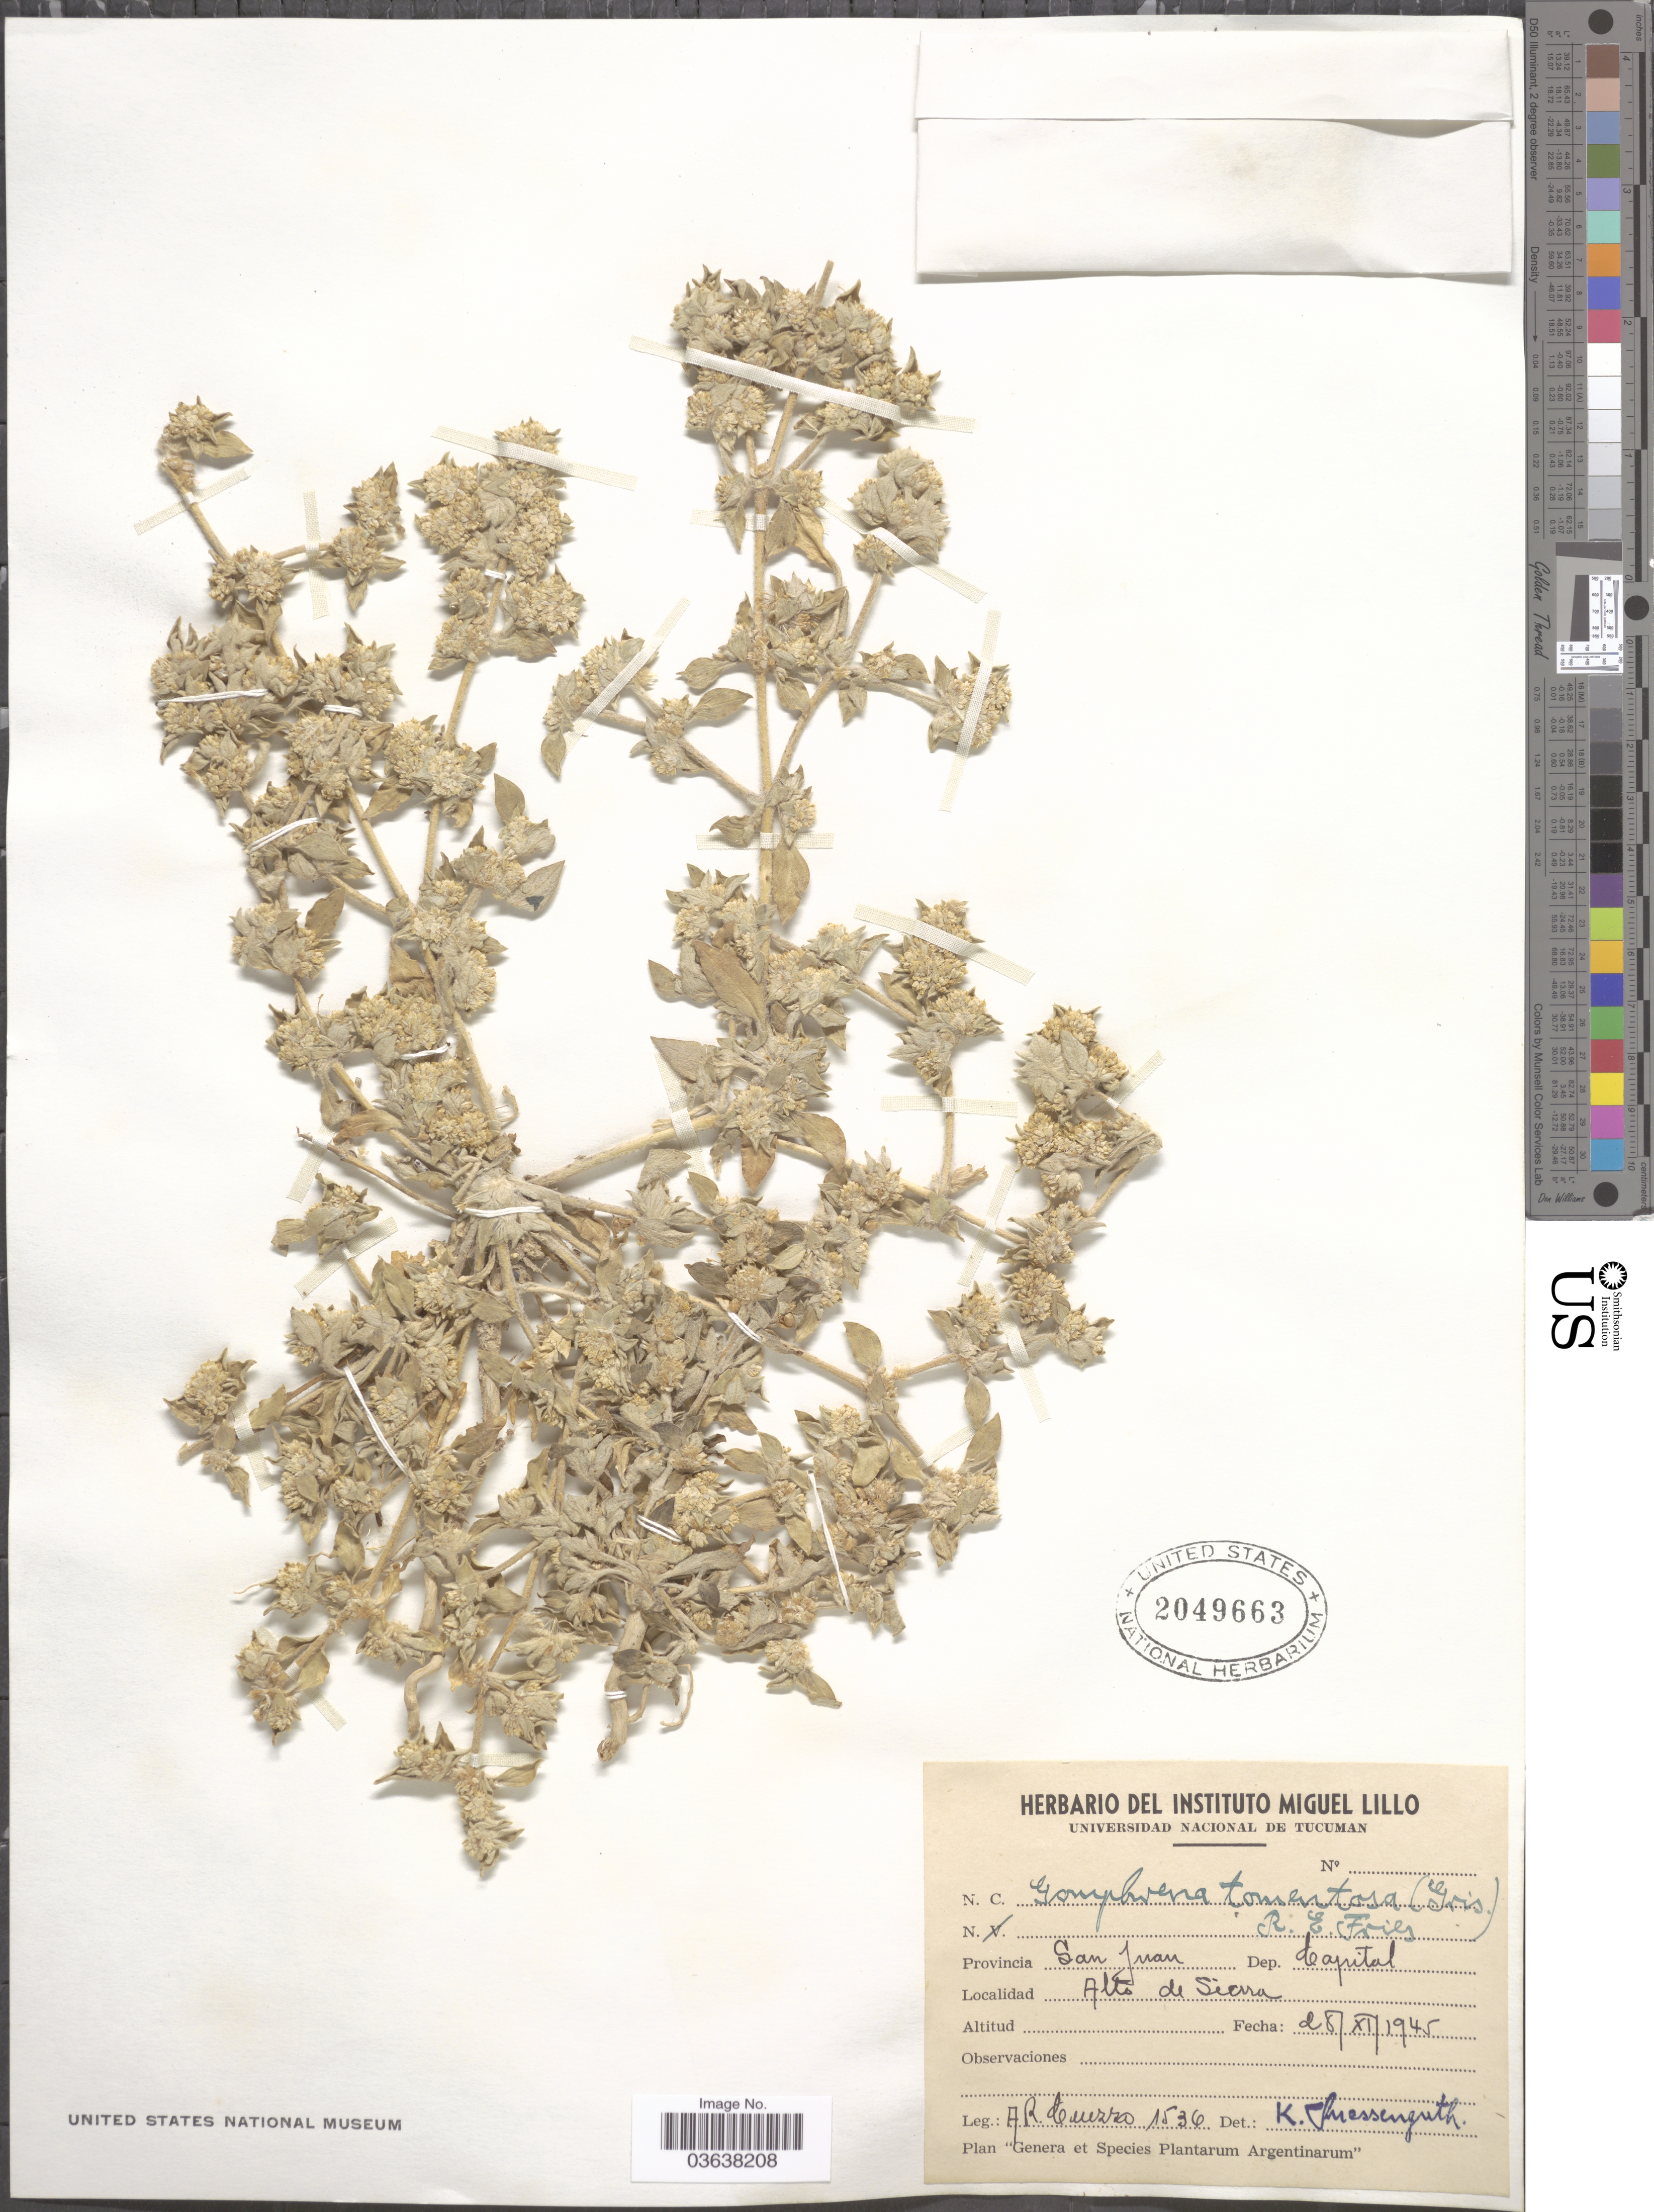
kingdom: Plantae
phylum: Tracheophyta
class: Magnoliopsida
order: Caryophyllales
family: Amaranthaceae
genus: Gomphrena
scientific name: Gomphrena tomentosa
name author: (Griseb.) R.E. Fr.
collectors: A. Cuezzo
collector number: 1536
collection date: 1945-11-28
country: Argentina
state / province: San Juan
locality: Dep. Capital. Alto de Sierra.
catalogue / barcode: US 2049663